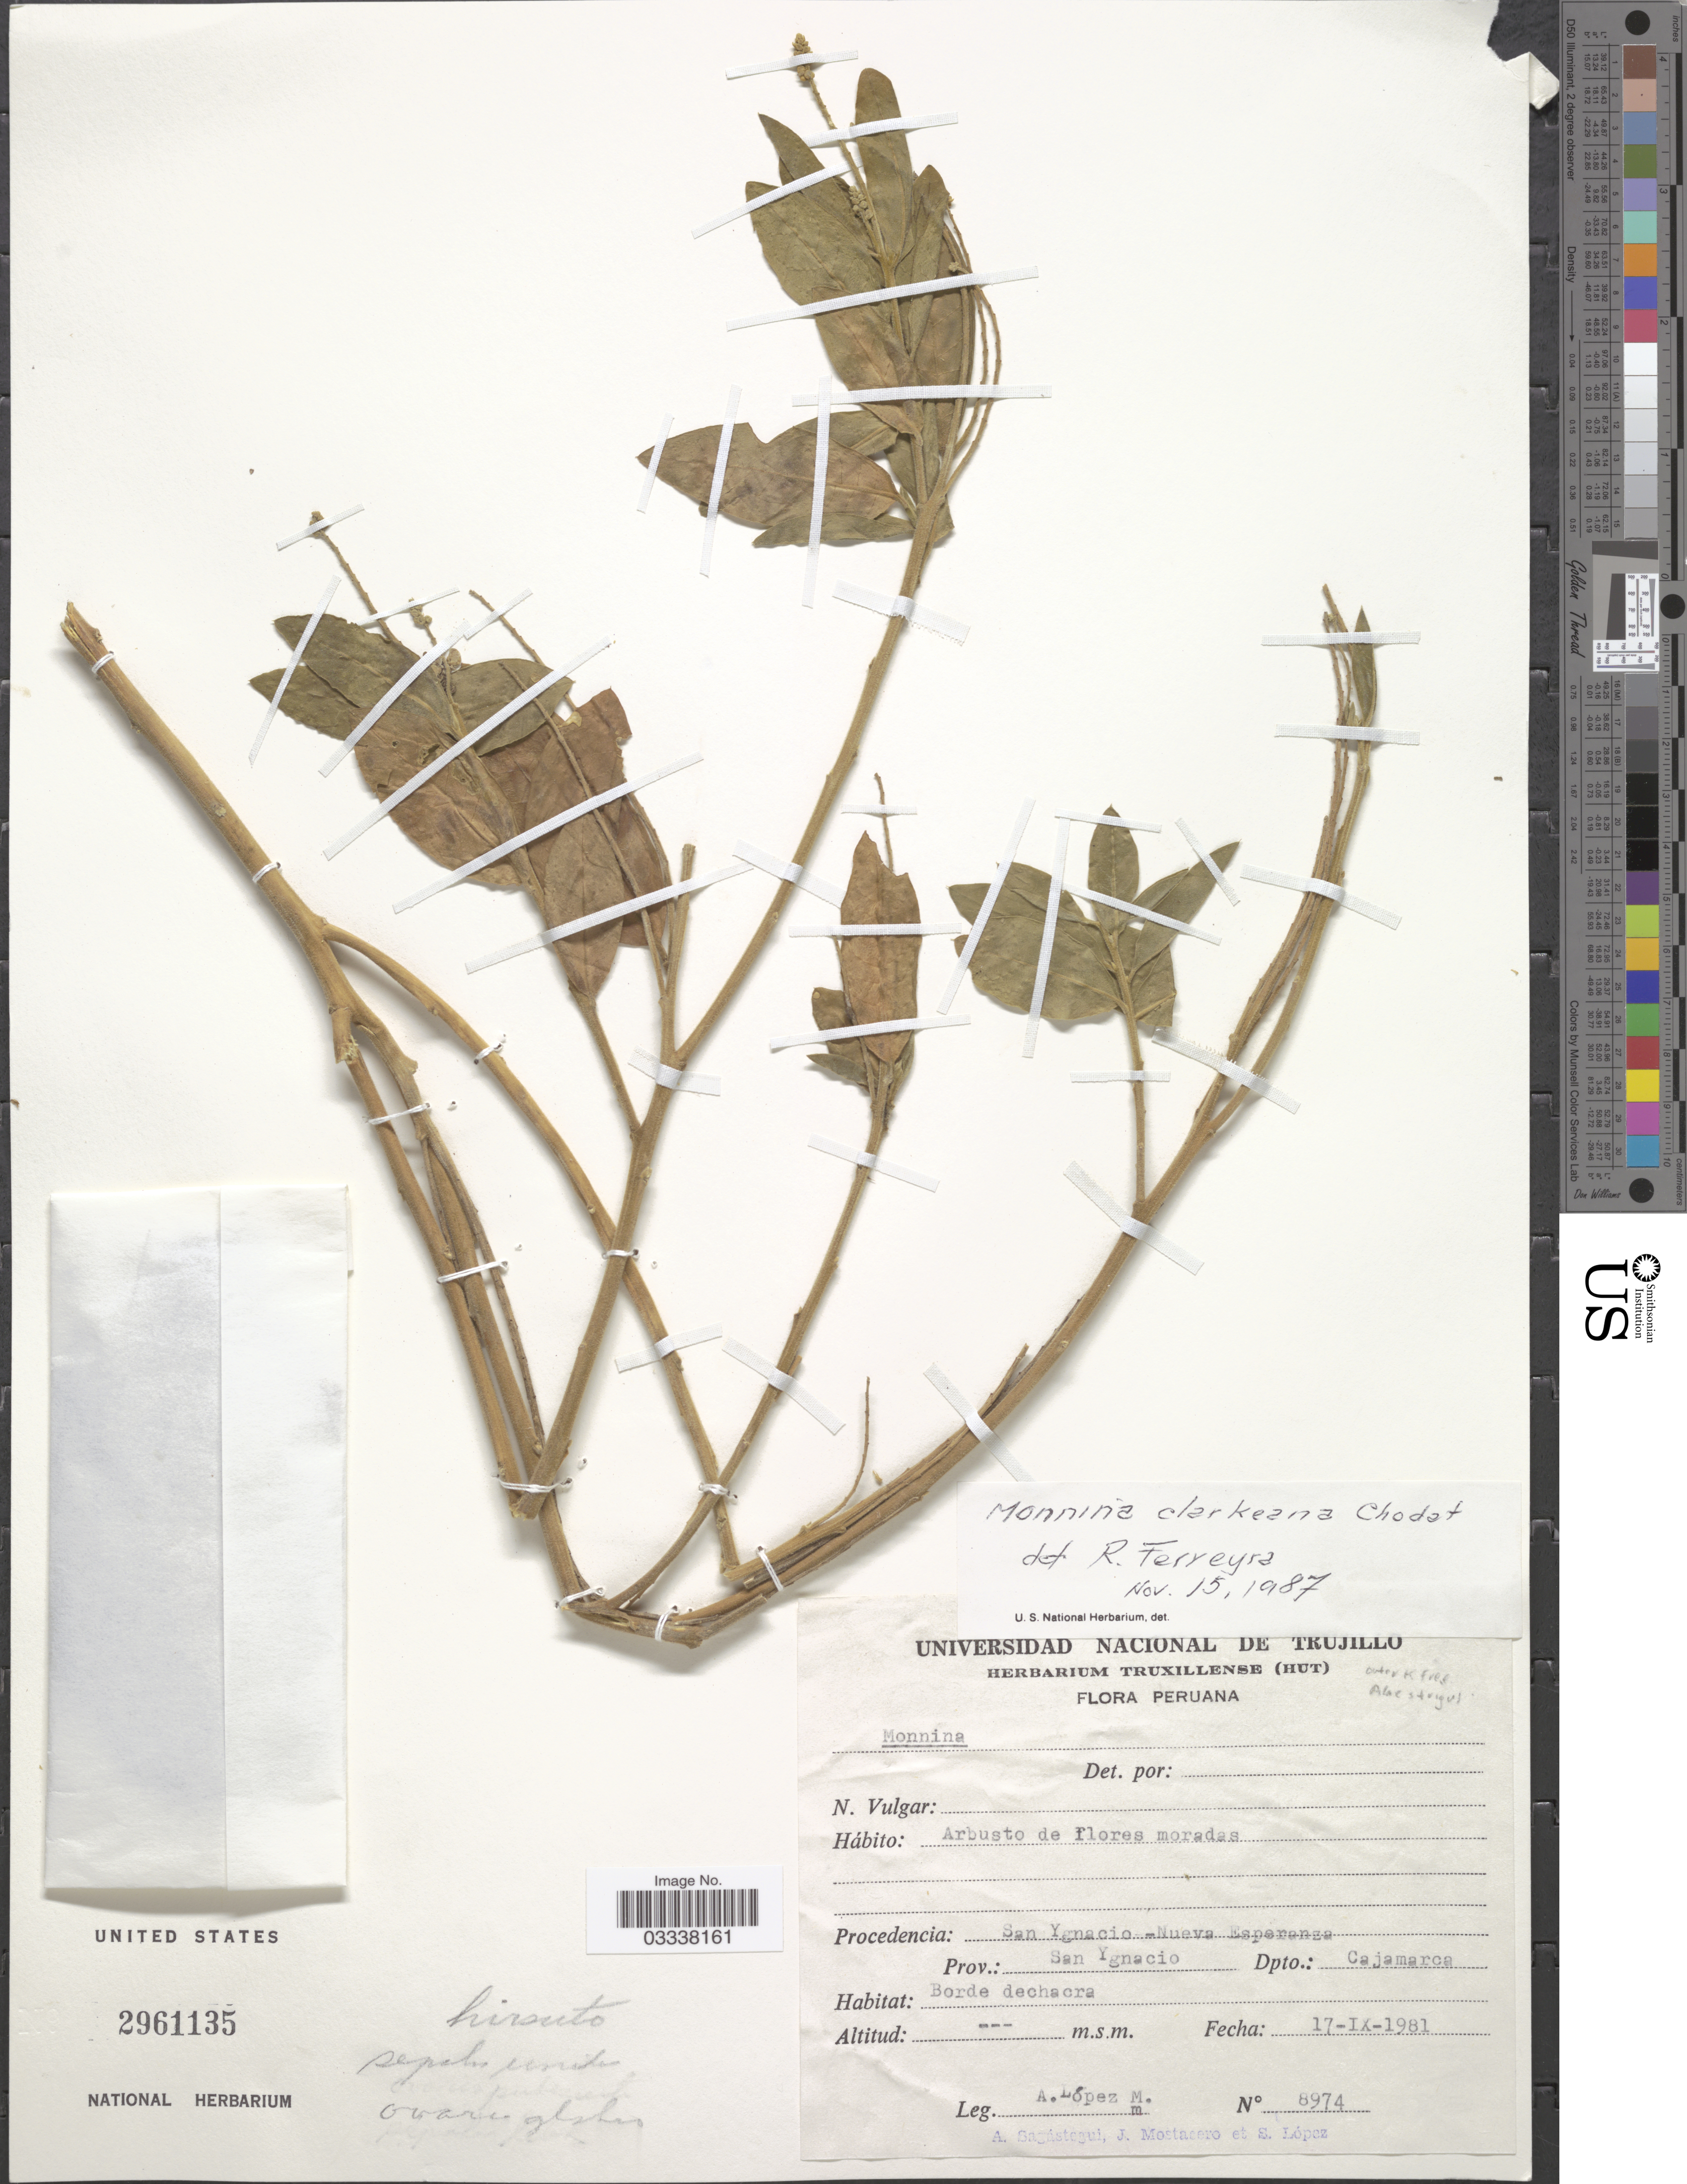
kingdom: Plantae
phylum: Tracheophyta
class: Magnoliopsida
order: Fabales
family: Polygalaceae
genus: Monnina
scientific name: Monnina clarkeana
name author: Chodat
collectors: A. López M.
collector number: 8974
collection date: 1981-09-17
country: Peru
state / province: Cajamarca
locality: San Ygnacio-Nueva Esperanza. Prov.: San Ygnacio Dpto.: Cajamarca.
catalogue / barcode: US 2961135